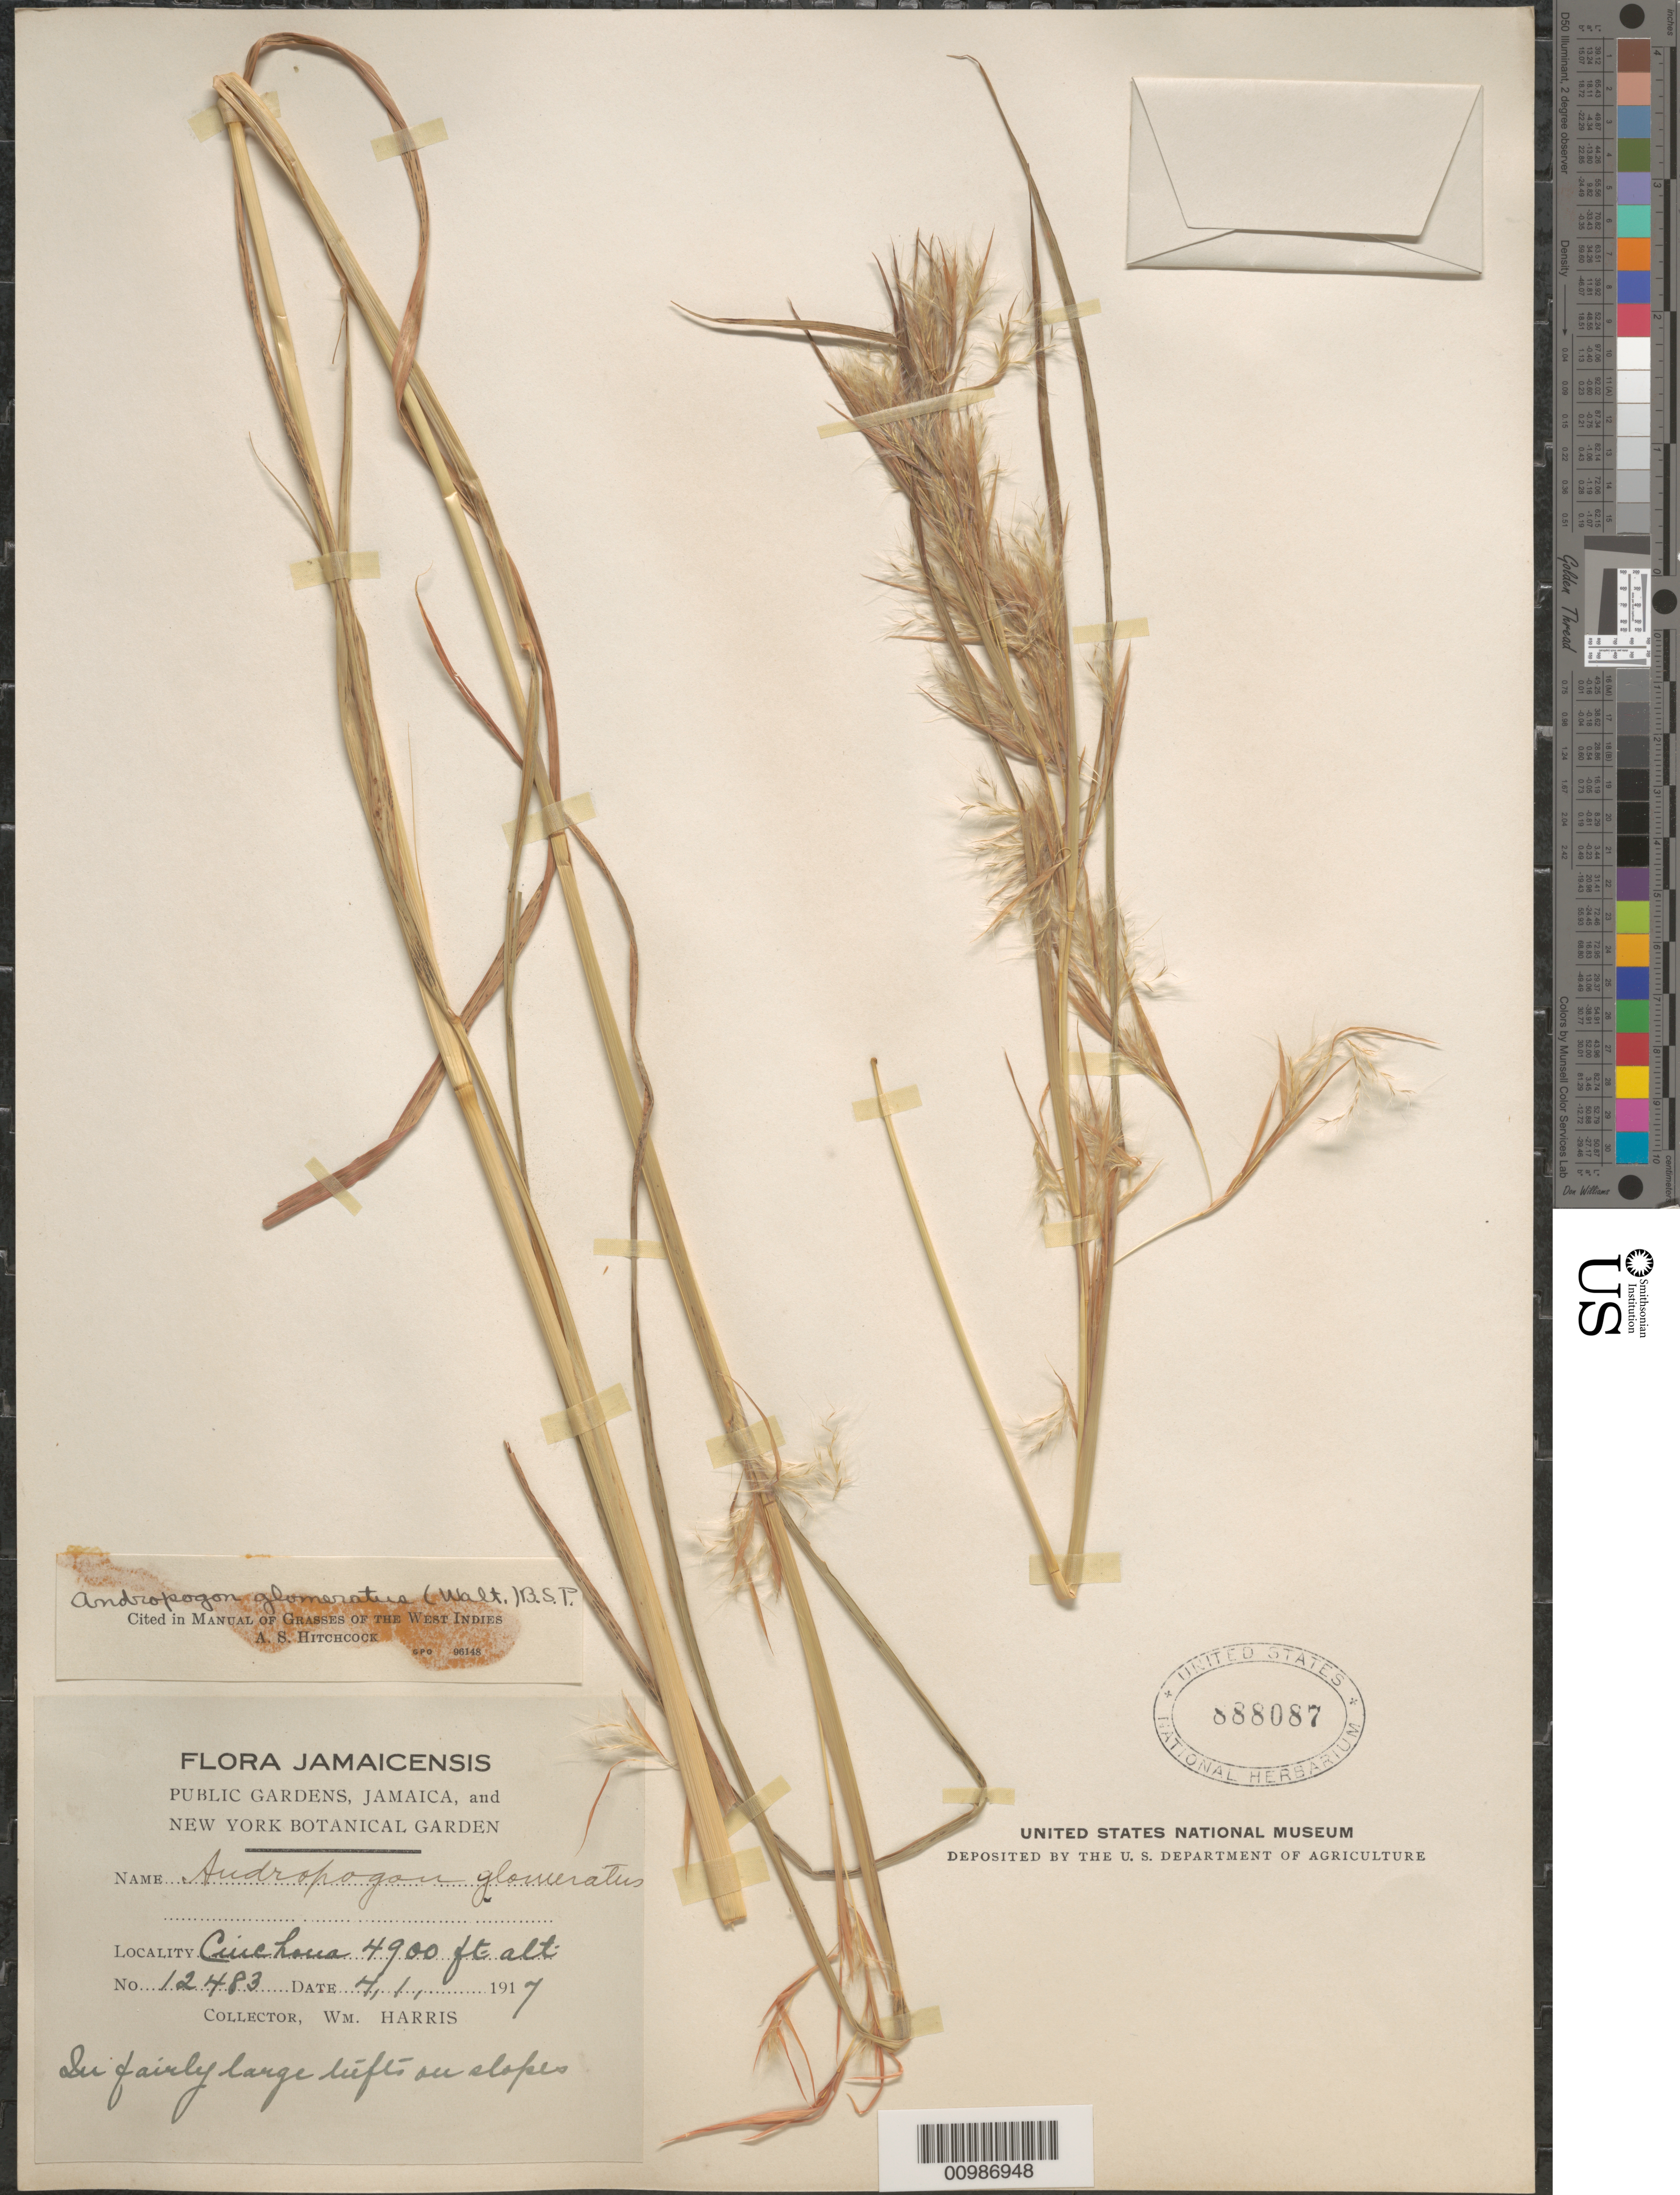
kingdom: Plantae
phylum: Tracheophyta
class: Liliopsida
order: Poales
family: Poaceae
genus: Andropogon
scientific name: Andropogon glomeratus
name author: (Walter) Britton, Stearns & Poggenb.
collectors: W. H. Harris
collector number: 12483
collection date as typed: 04 Jan 1917 or 01 Apr 1917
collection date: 1917-01-04 or 1917-04-01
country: Jamaica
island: Jamaica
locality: Cuichaua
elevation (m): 1494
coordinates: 0 N, 0 E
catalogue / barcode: US 888087